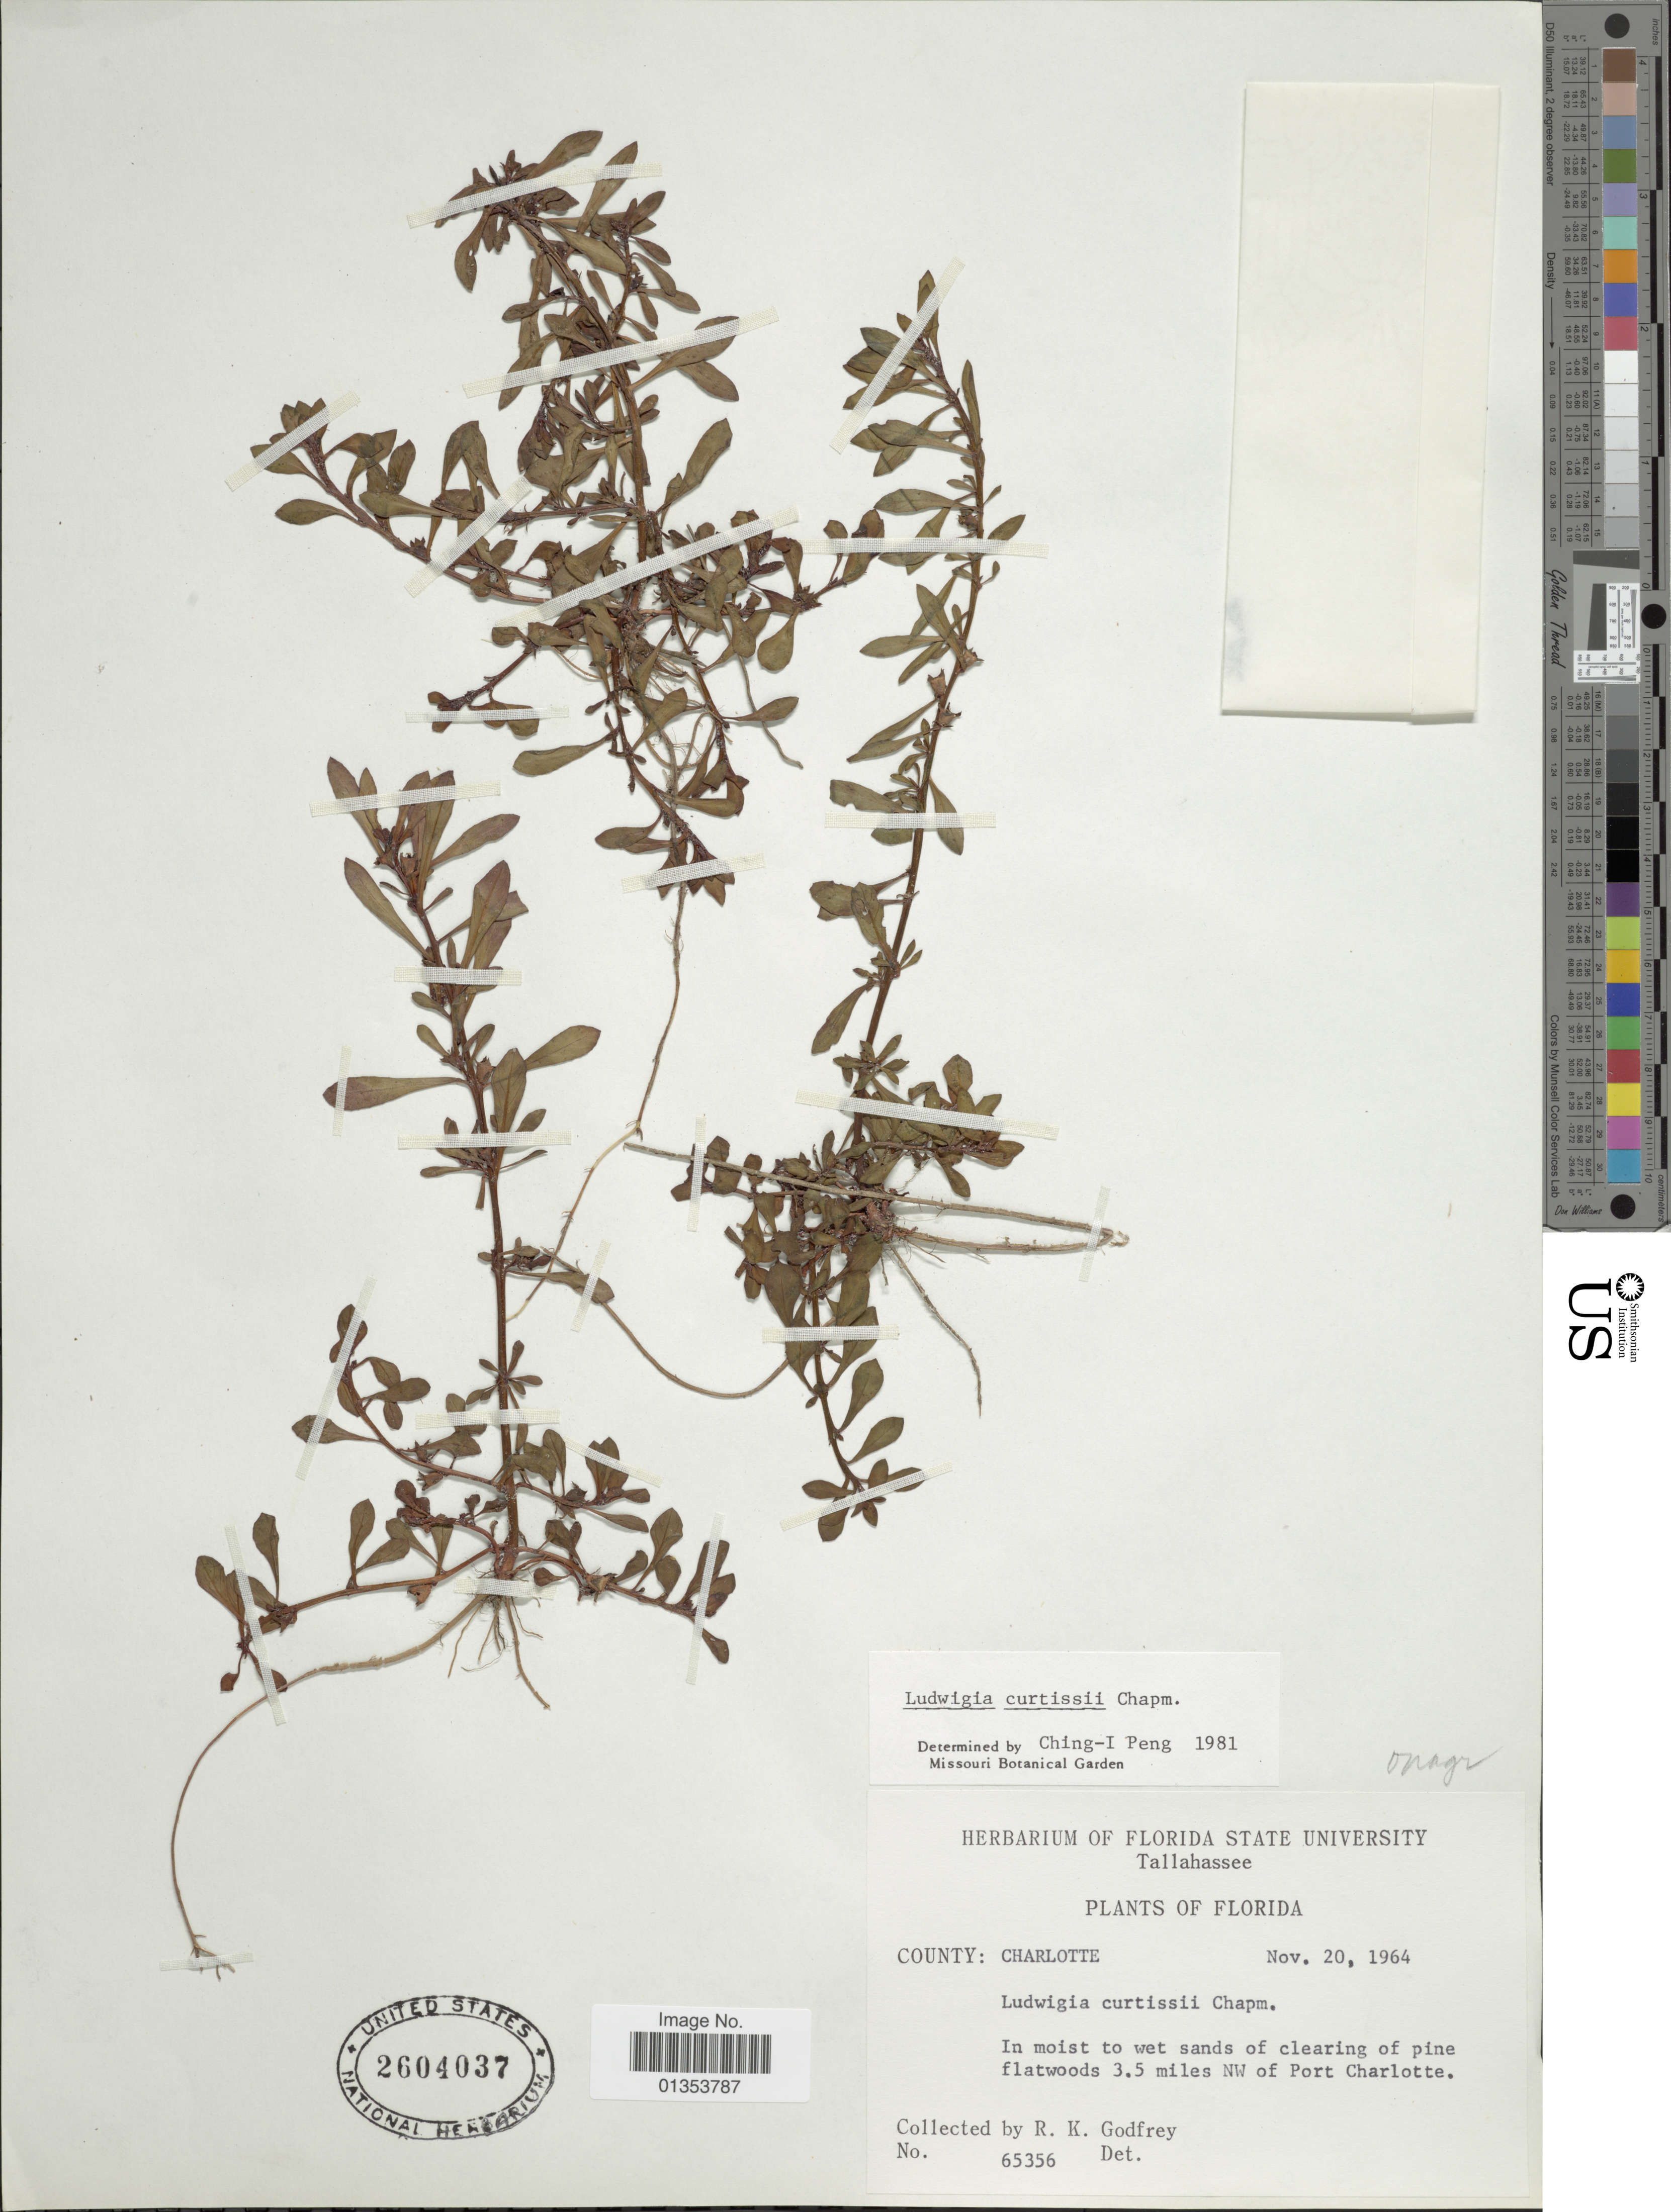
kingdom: Plantae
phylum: Tracheophyta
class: Magnoliopsida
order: Myrtales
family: Onagraceae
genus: Ludwigia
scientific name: Ludwigia curtissii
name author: Chapm.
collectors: R. K. Godfrey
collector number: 65356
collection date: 1964-11-20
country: United States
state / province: Florida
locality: Tallahassee, Charlotte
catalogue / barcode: US 2604037